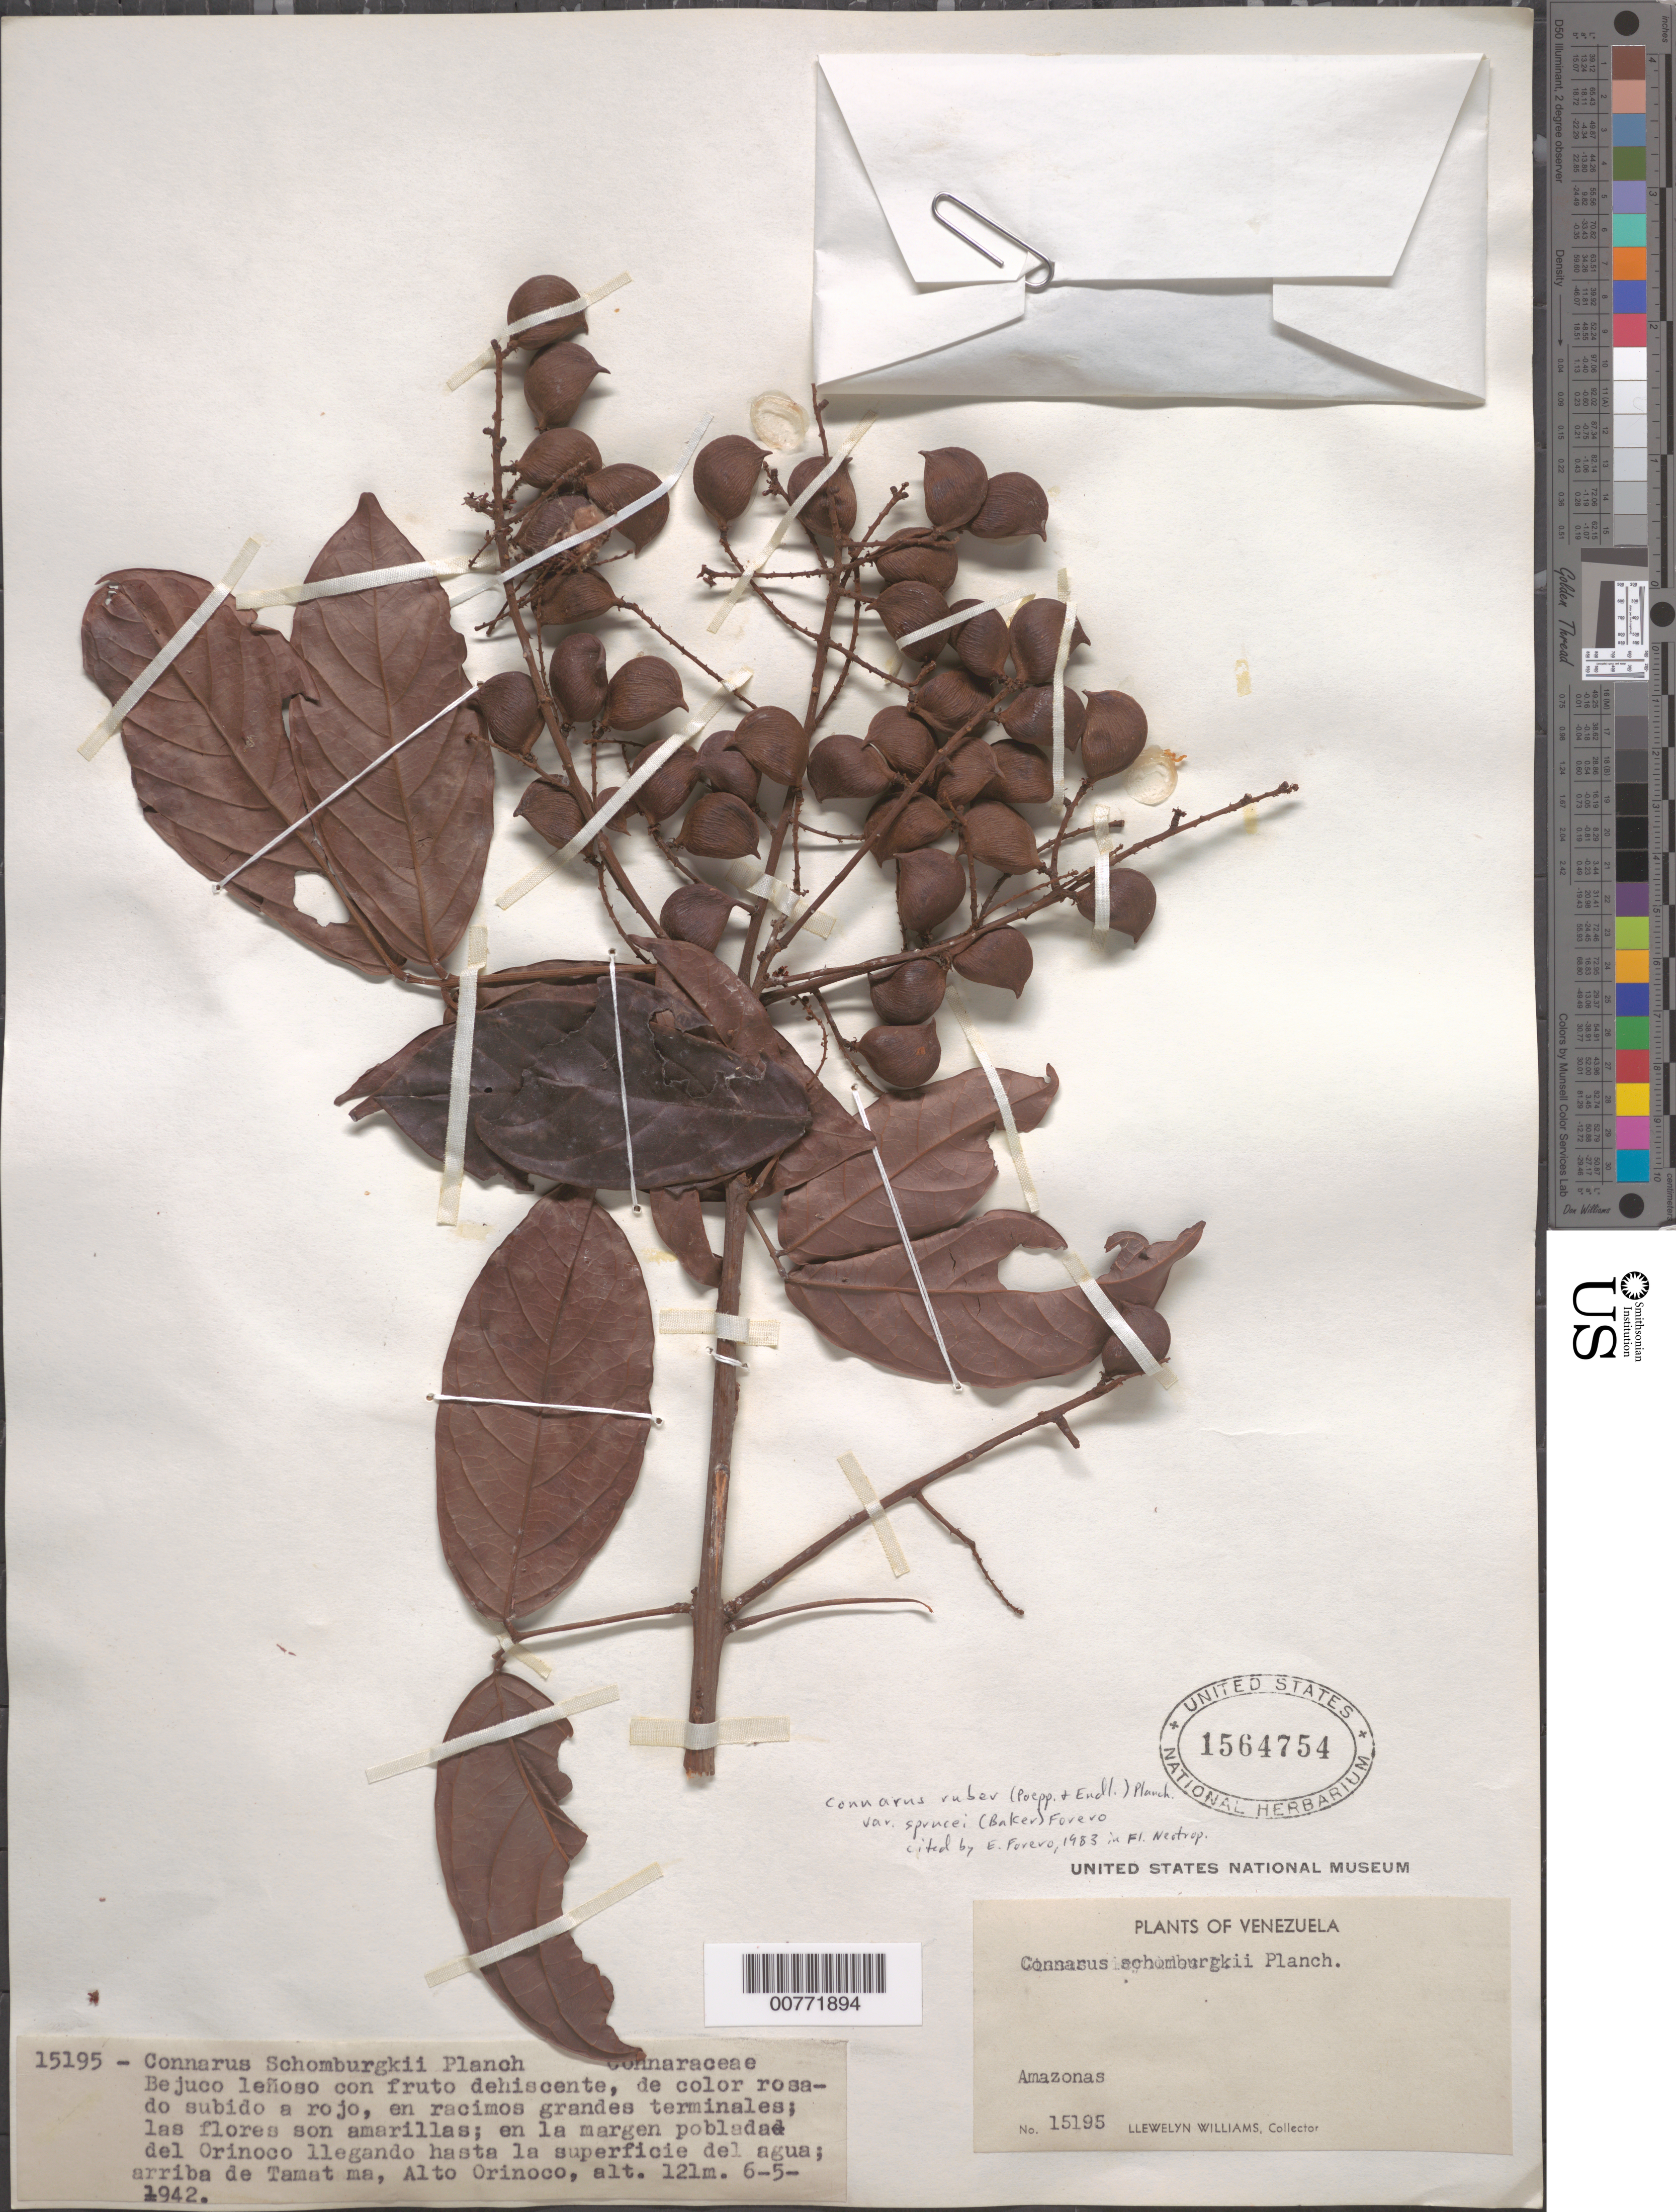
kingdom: Plantae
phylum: Tracheophyta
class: Magnoliopsida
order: Oxalidales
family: Connaraceae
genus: Connarus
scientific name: Connarus ruber var. sprucei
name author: (Baker) Forero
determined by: Forero, E.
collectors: Ll. Williams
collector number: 15195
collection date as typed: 6-May-42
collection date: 1942-05-06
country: Venezuela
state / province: Amazonas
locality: Tamatama, Alto Río Orinoco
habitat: Margen poblada del río llegando hasta la superficie del agua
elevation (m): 121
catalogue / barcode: US 1564754